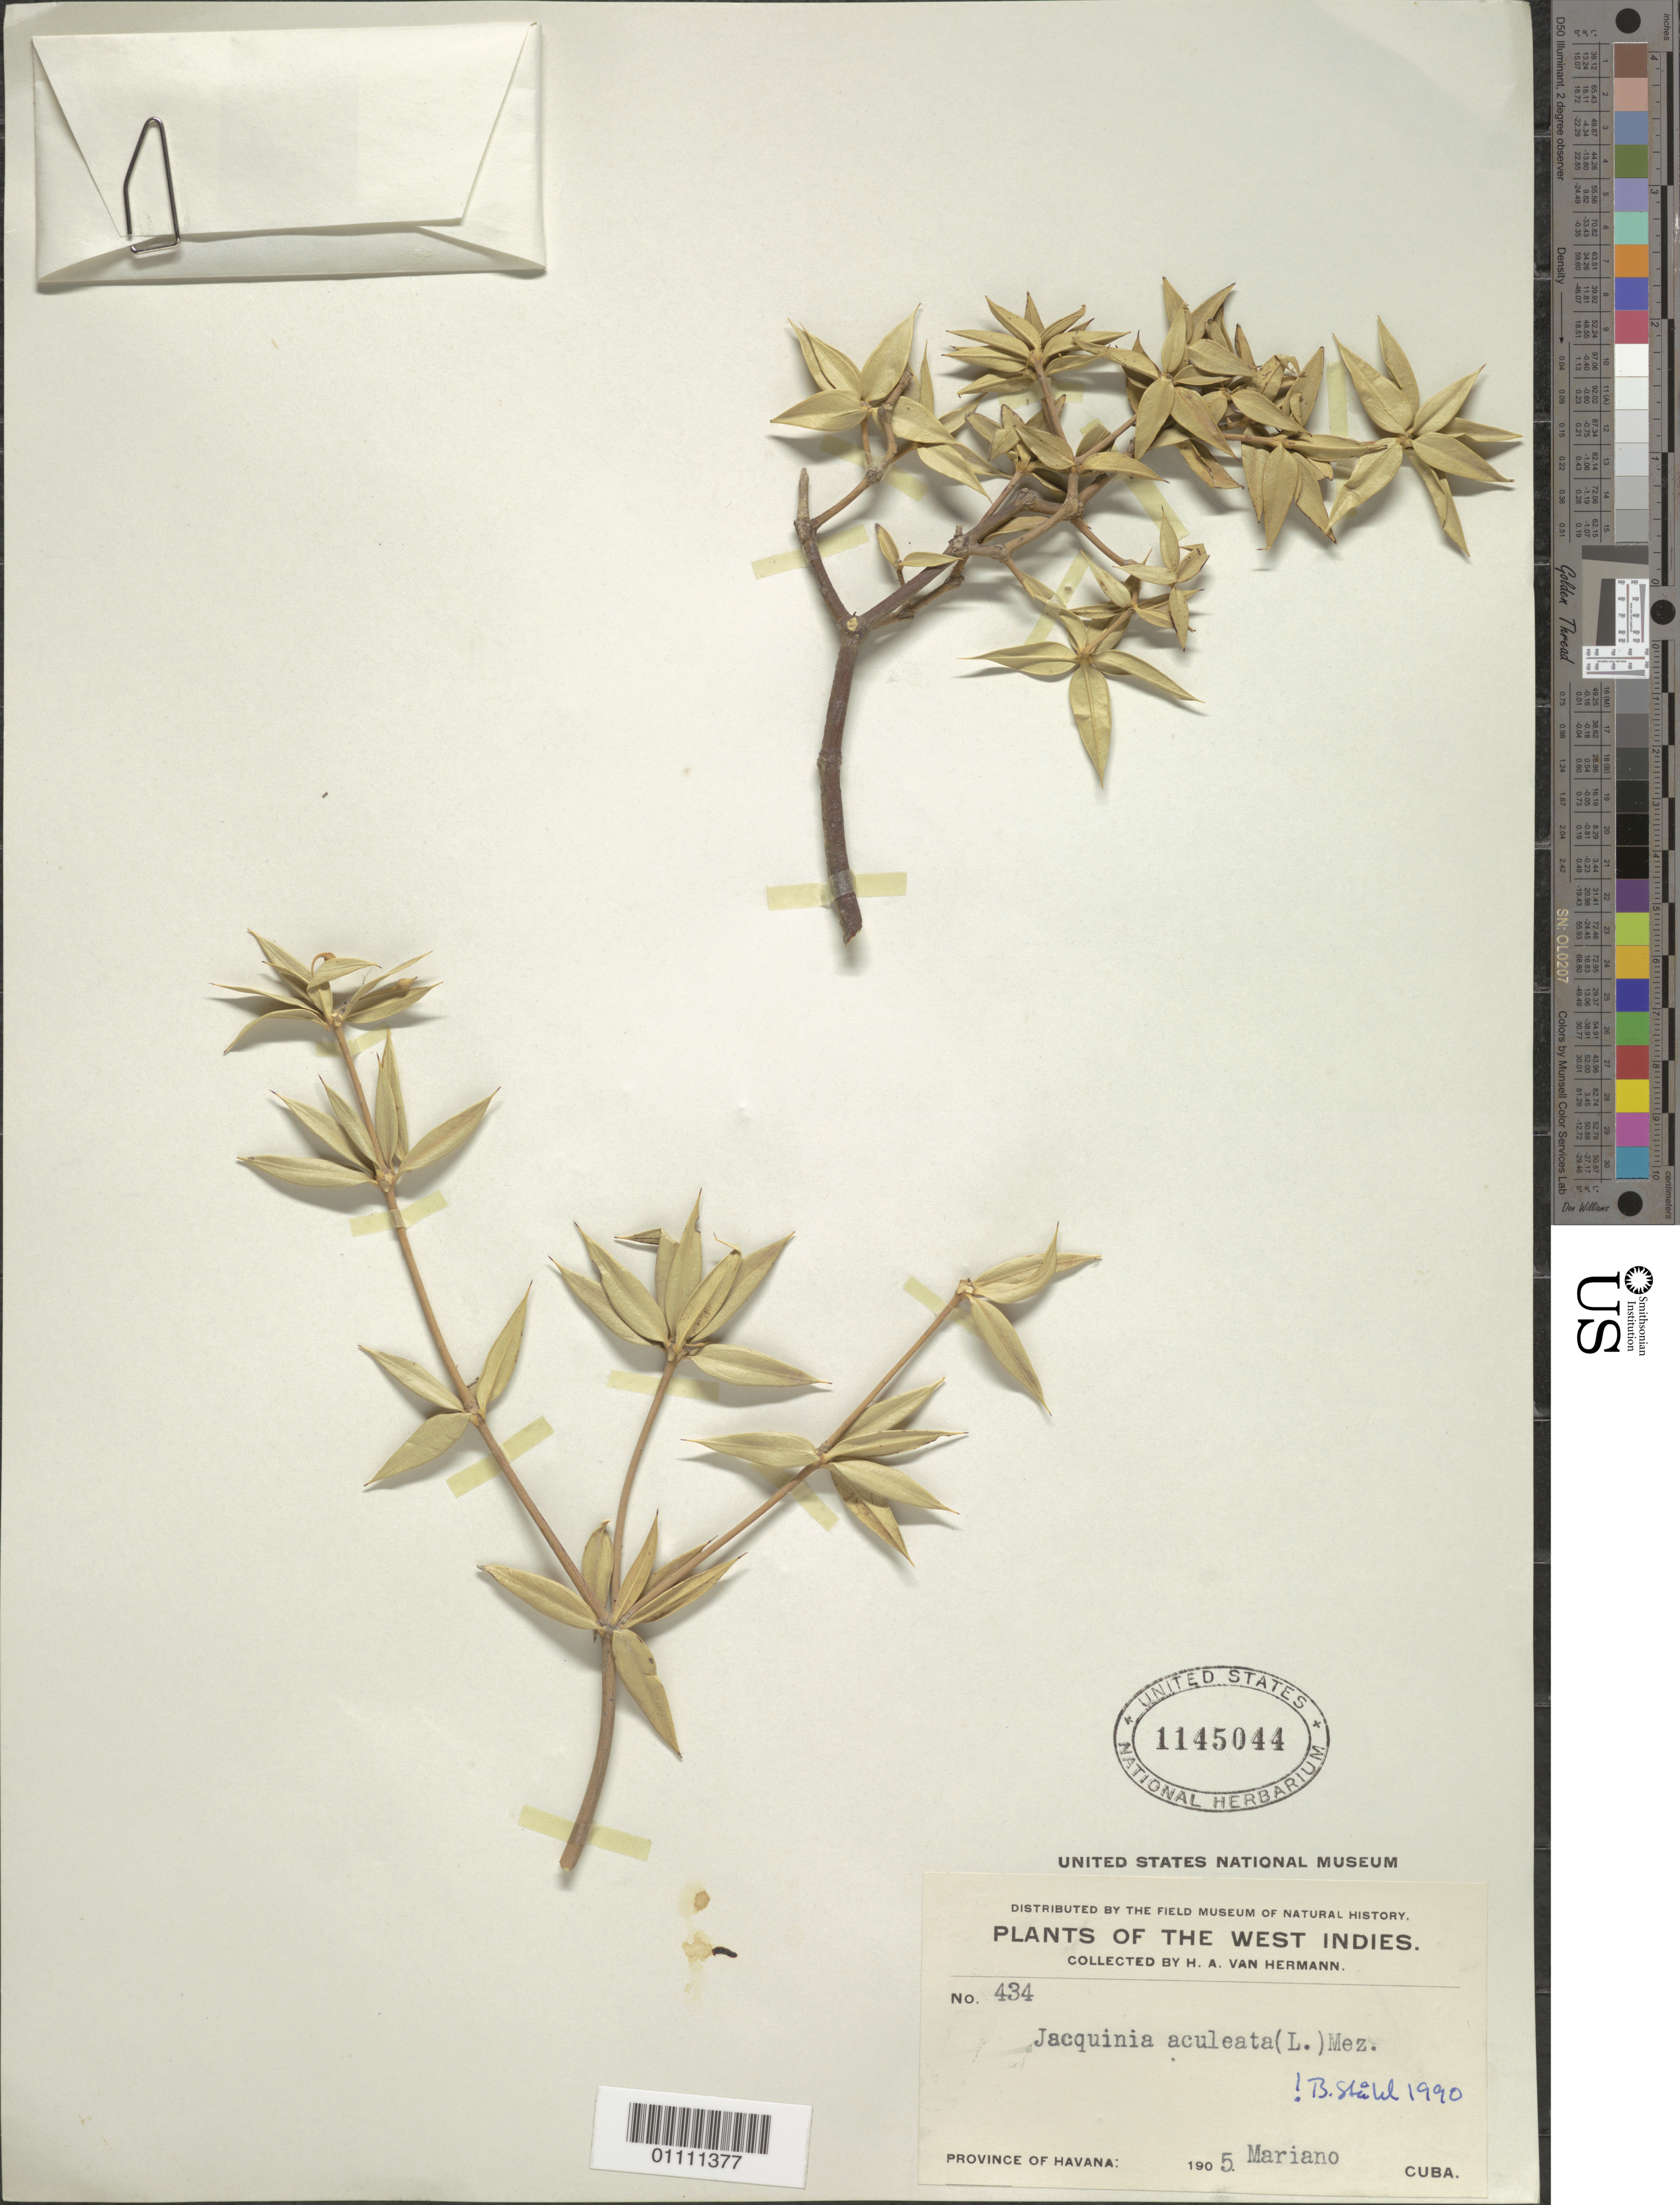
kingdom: Plantae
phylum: Tracheophyta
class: Magnoliopsida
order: Ericales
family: Primulaceae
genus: Jacquinia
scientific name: Jacquinia aculeata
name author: (L.) Mez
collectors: H. A. Van Hermann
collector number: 434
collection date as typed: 1905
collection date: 1905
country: Cuba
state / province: La Habana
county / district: Municipio Playa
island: Cuba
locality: Playa de Marianao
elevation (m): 65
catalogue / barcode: US 1145044